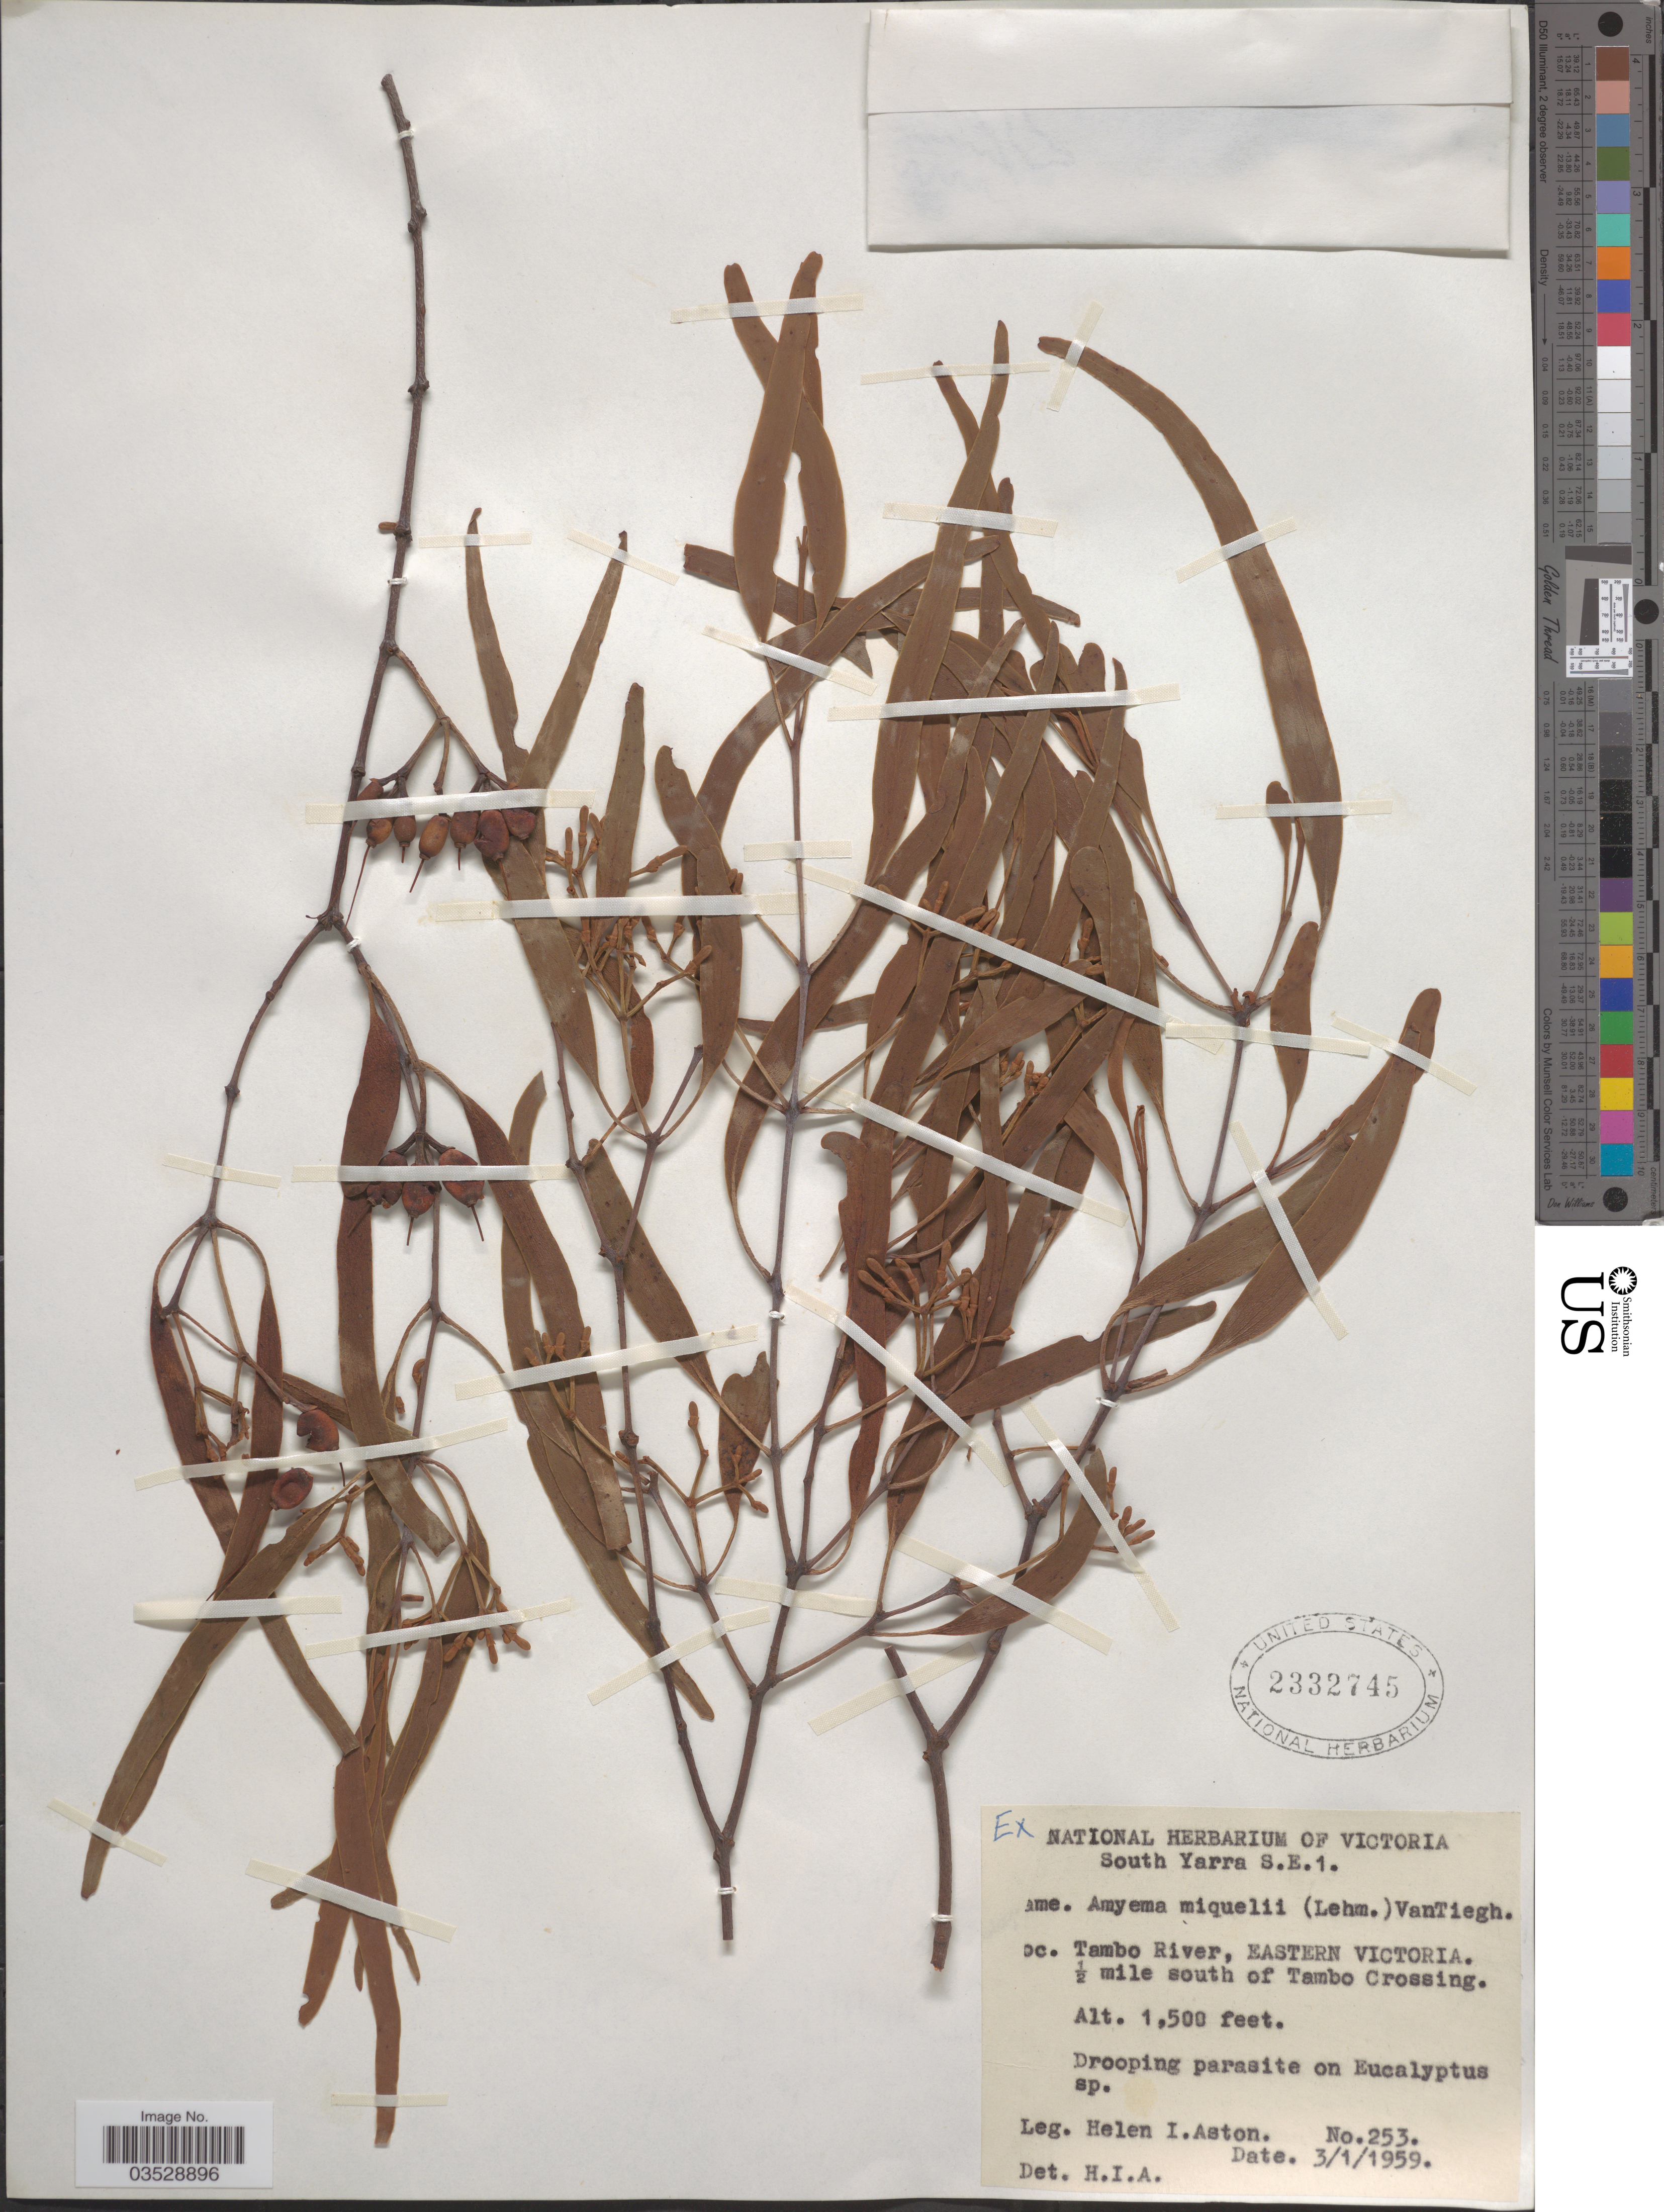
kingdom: Plantae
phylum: Tracheophyta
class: Magnoliopsida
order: Santalales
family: Loranthaceae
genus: Amyema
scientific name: Amyema miquelii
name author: (Lehm. ex Miq.) Tiegh.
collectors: H. I. Aston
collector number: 253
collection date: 1959-01-03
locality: South Yarra S.E. 1. Tambo River, Eastern Victoria. ½ mile south of Tambo Crossing.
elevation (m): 457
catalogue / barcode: US 2332745